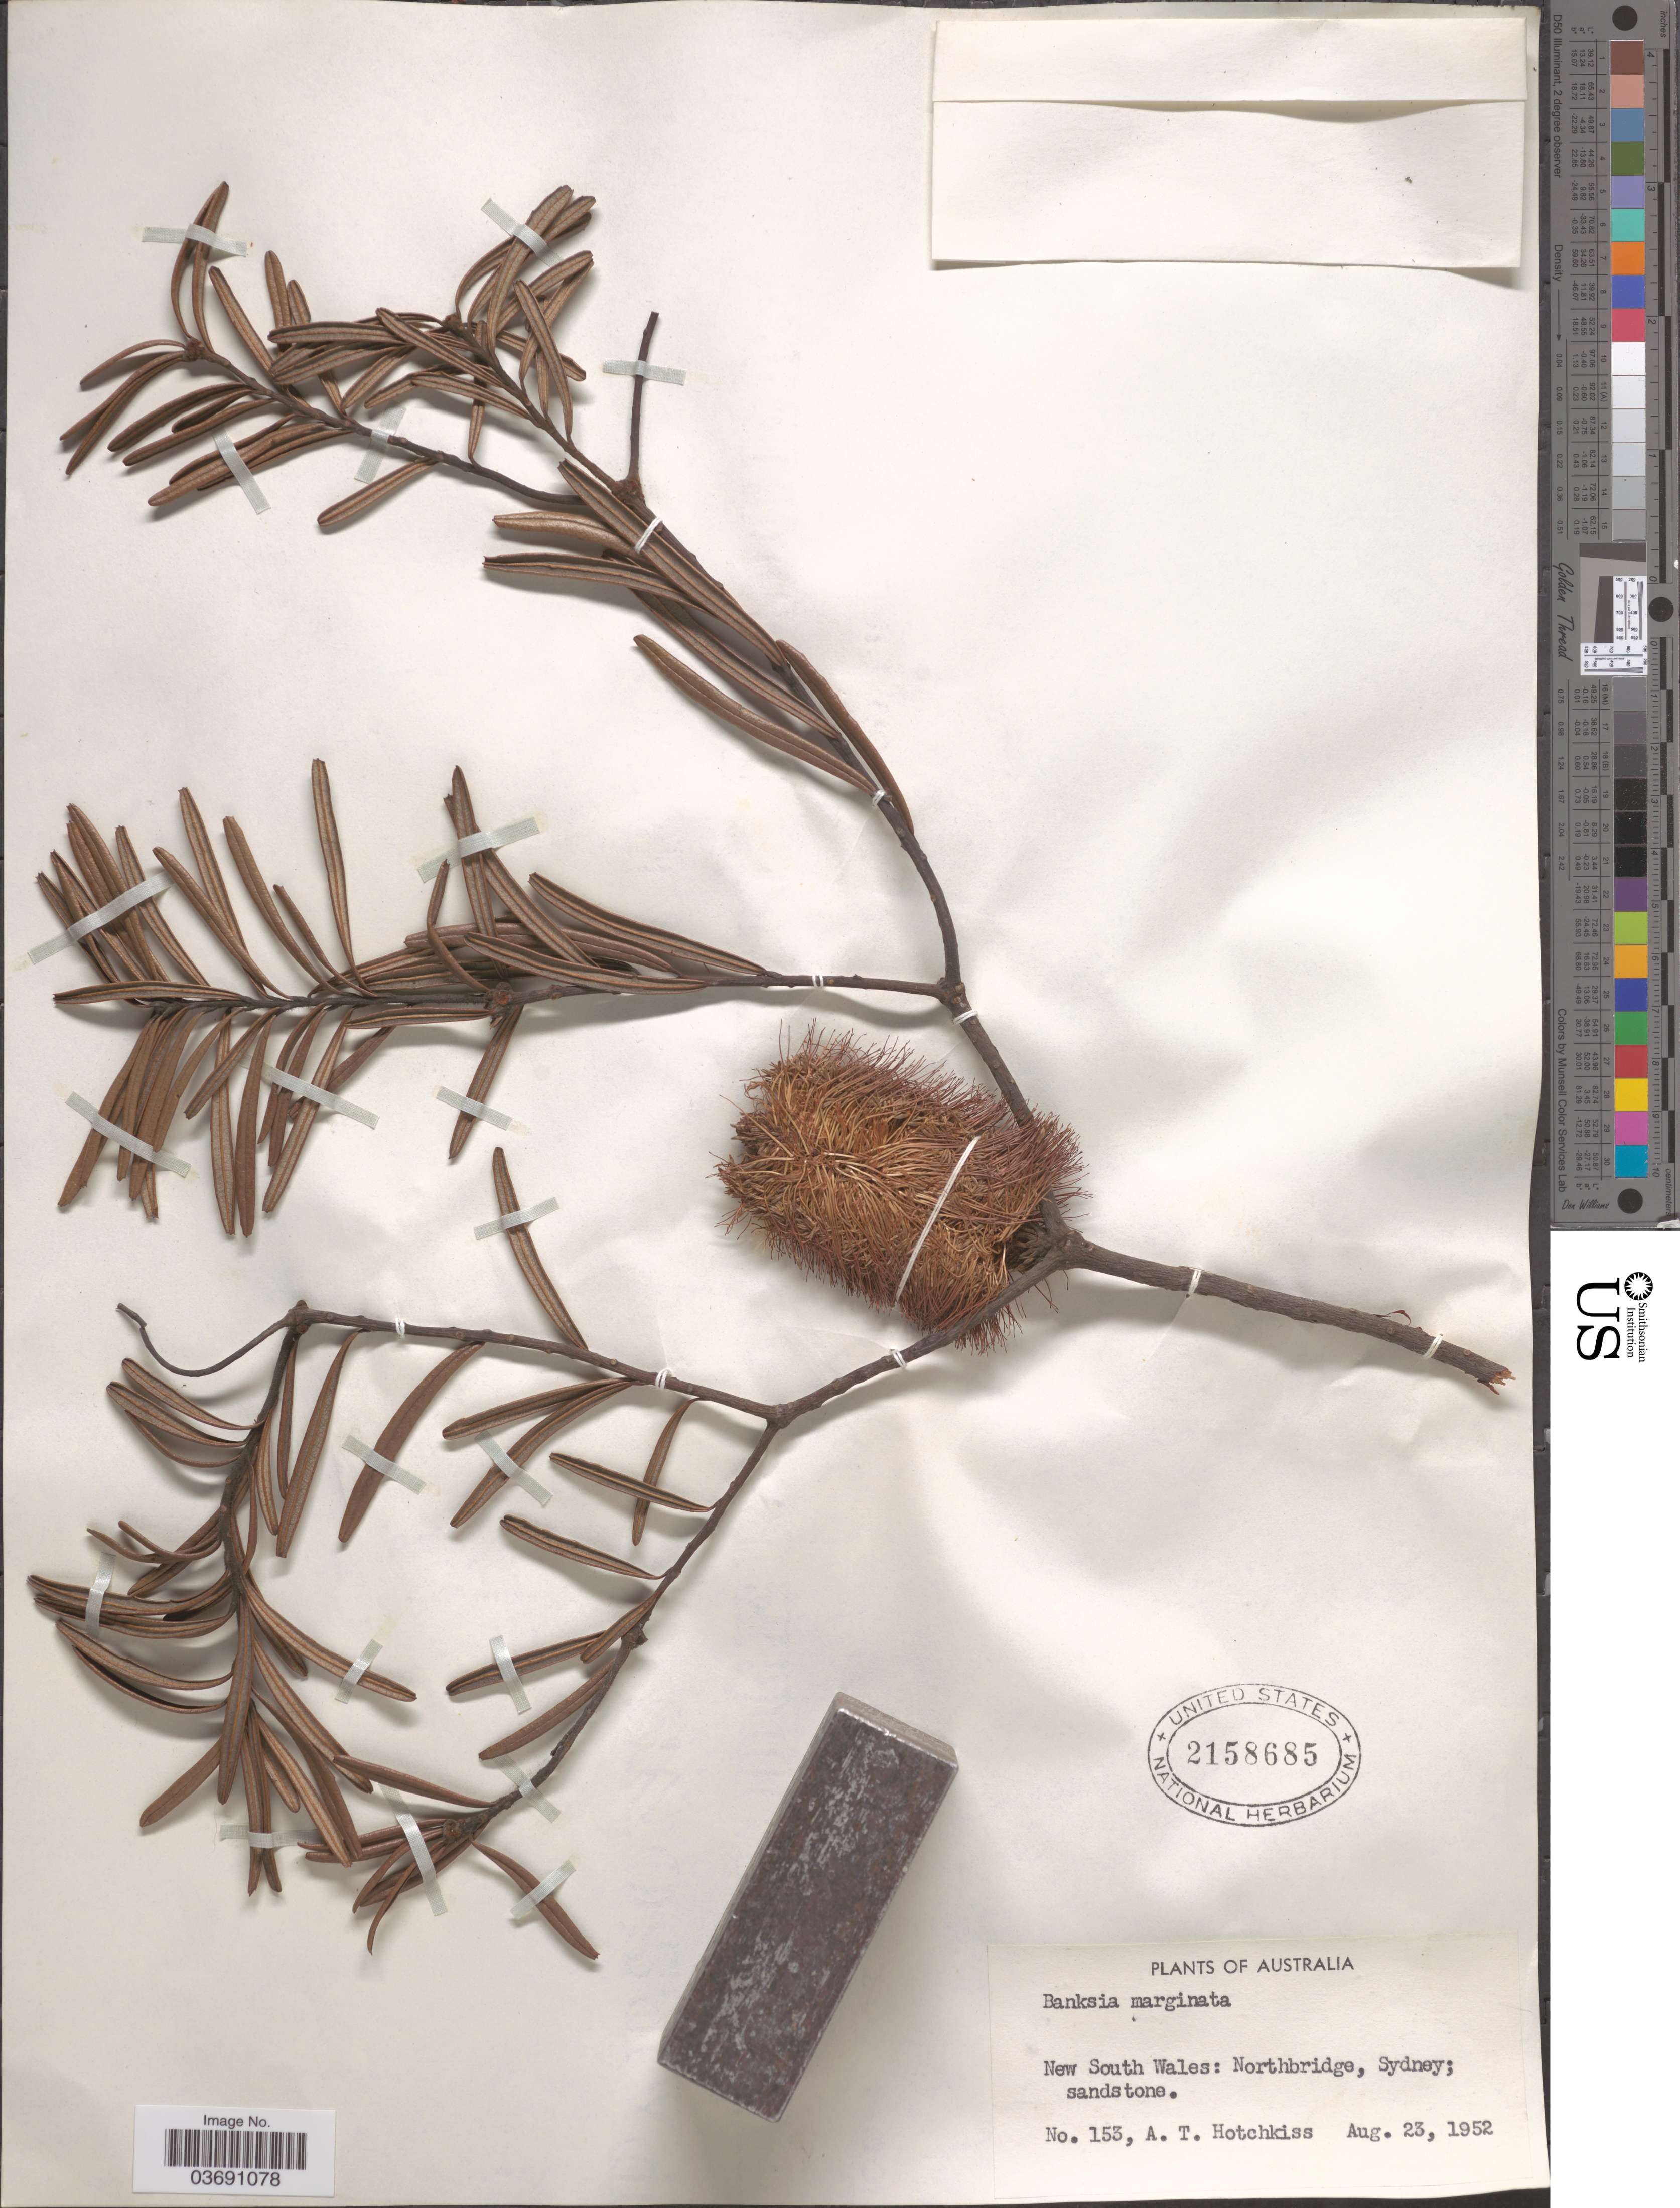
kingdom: Plantae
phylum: Tracheophyta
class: Magnoliopsida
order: Proteales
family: Proteaceae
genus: Banksia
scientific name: Banksia marginata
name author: Cav.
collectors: A. Hotchkiss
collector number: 153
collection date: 1952-08-23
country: Australia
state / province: New South Wales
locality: Northbridge, Sydney.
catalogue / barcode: US 2158685